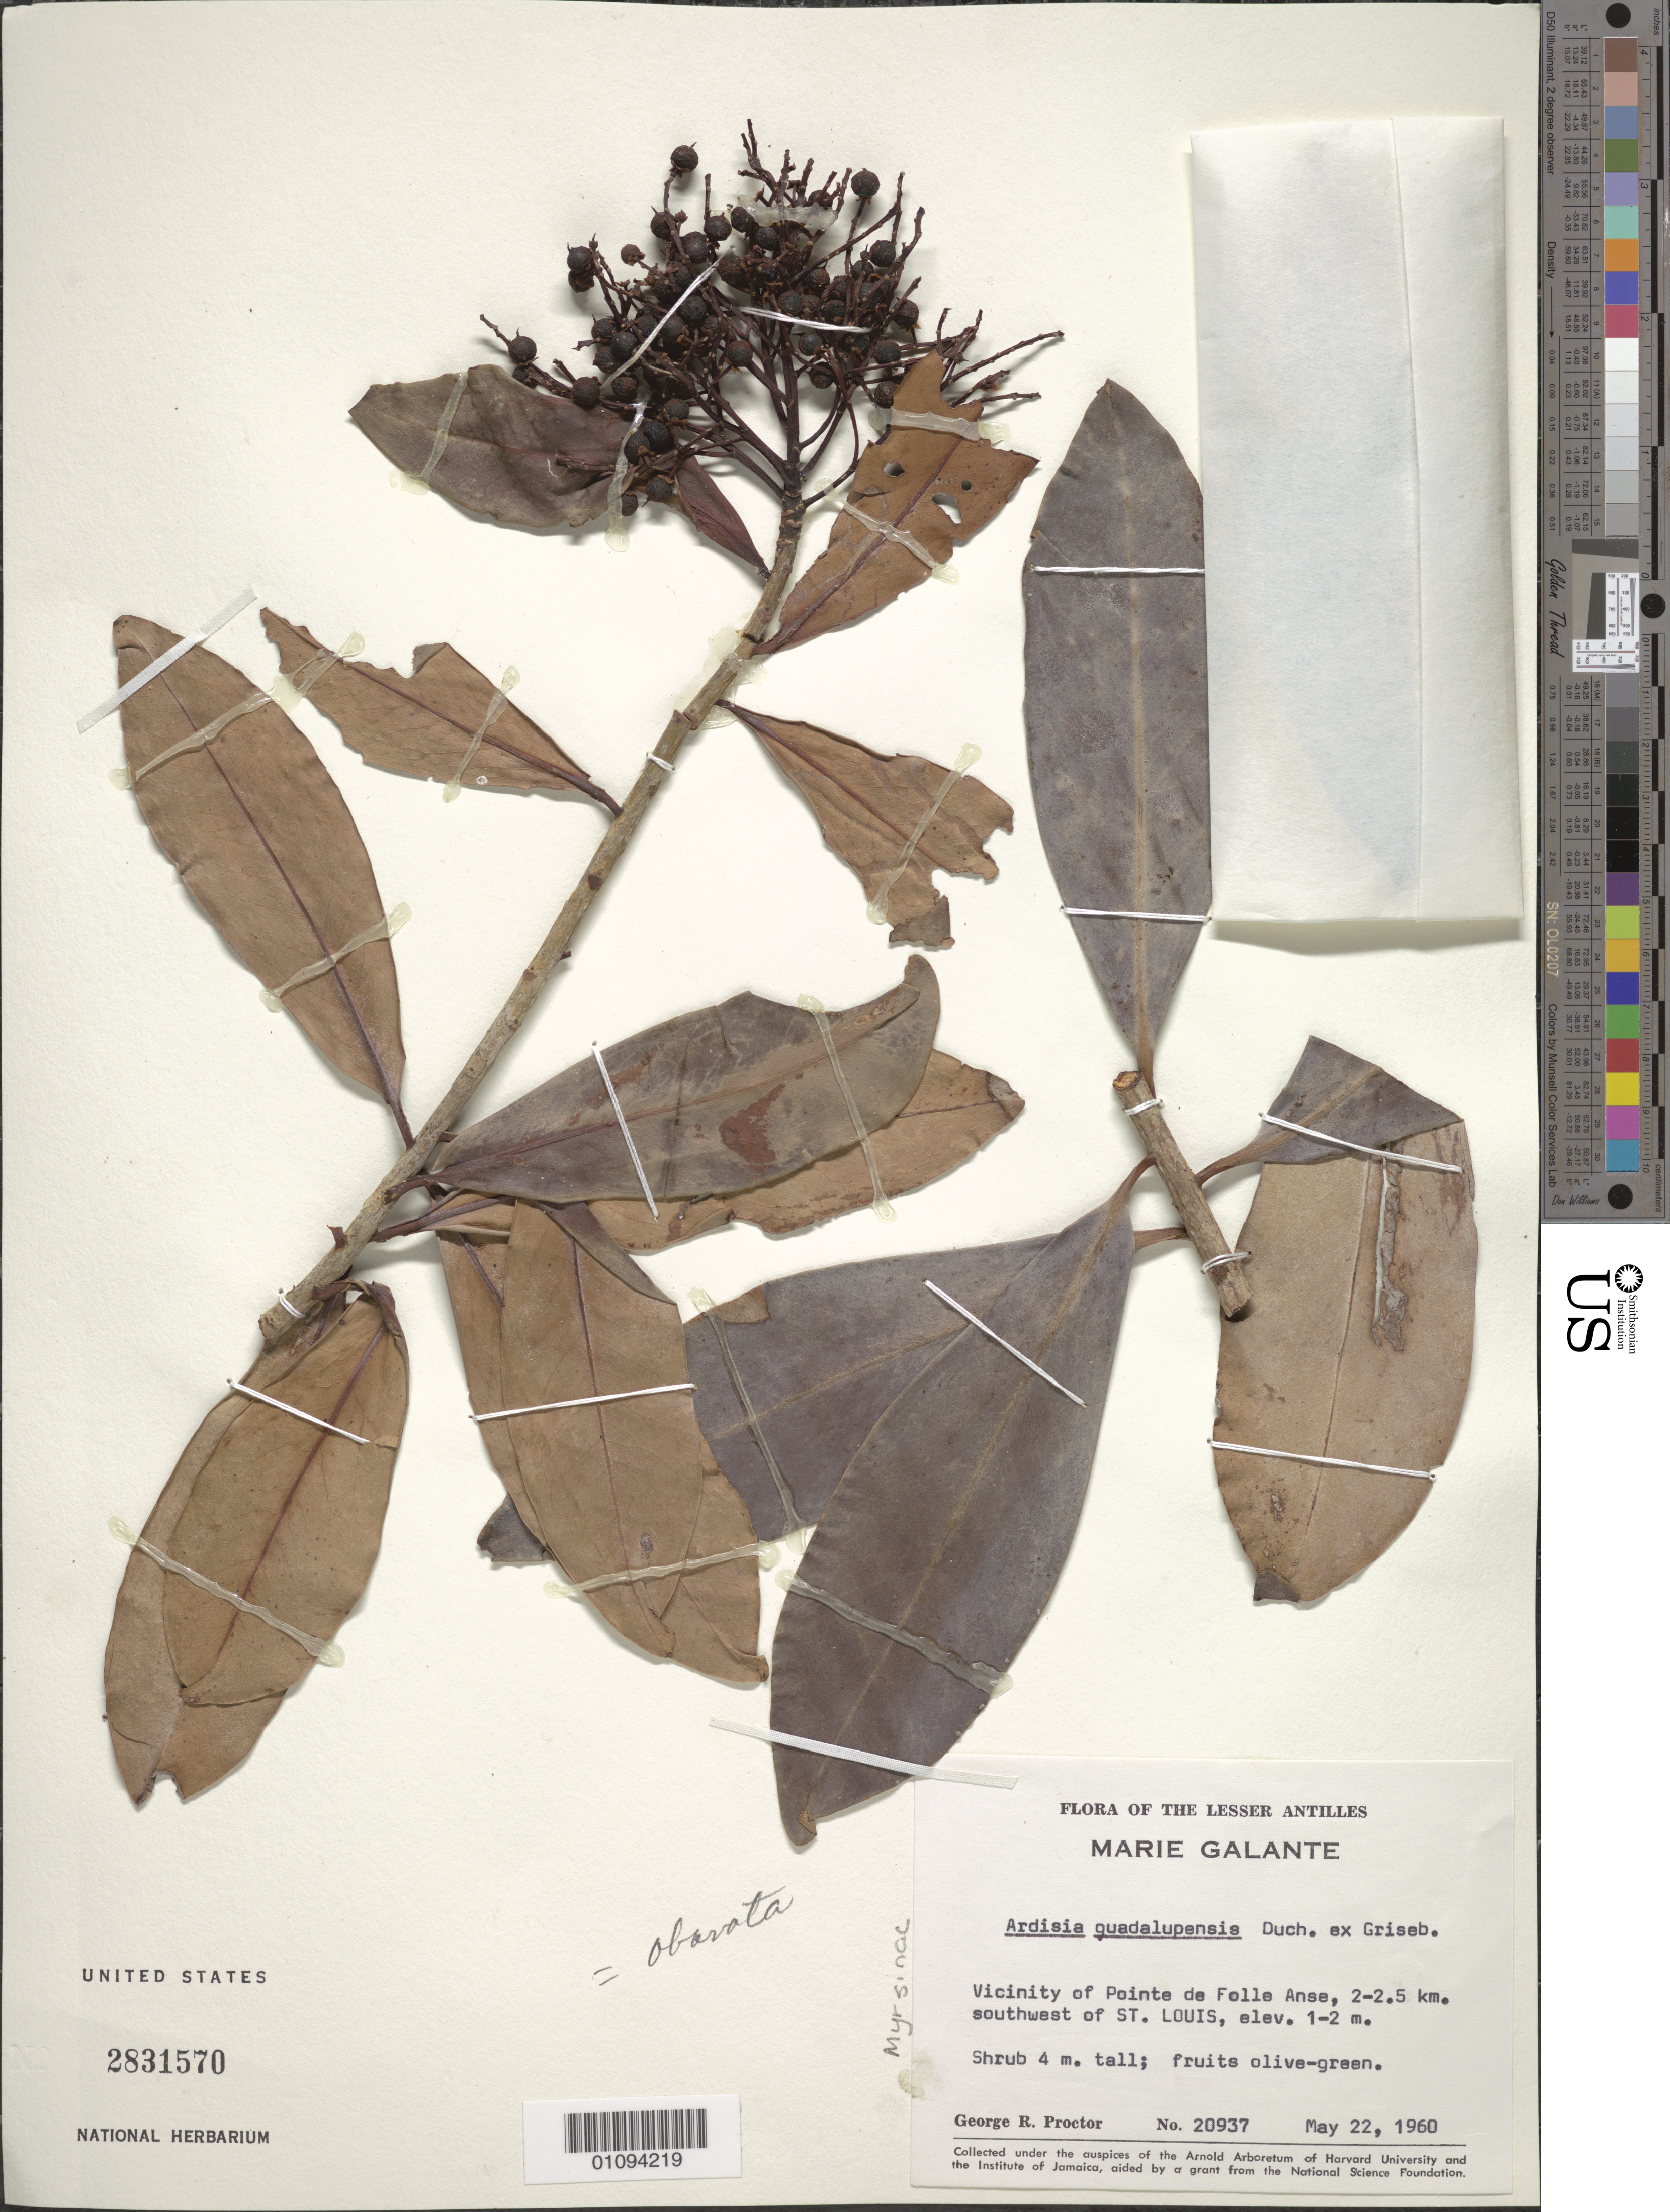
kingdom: Plantae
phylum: Tracheophyta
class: Magnoliopsida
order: Ericales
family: Primulaceae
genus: Ardisia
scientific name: Ardisia obovata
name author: Desv. ex Ham.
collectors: G. R. Proctor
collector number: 20937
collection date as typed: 22 May 1960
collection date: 1960-05-22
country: Guadeloupe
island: Marie Galante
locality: Pointe de Folle Anse, 2-2.5 km. SW of St. Louis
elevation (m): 1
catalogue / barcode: US 2831570